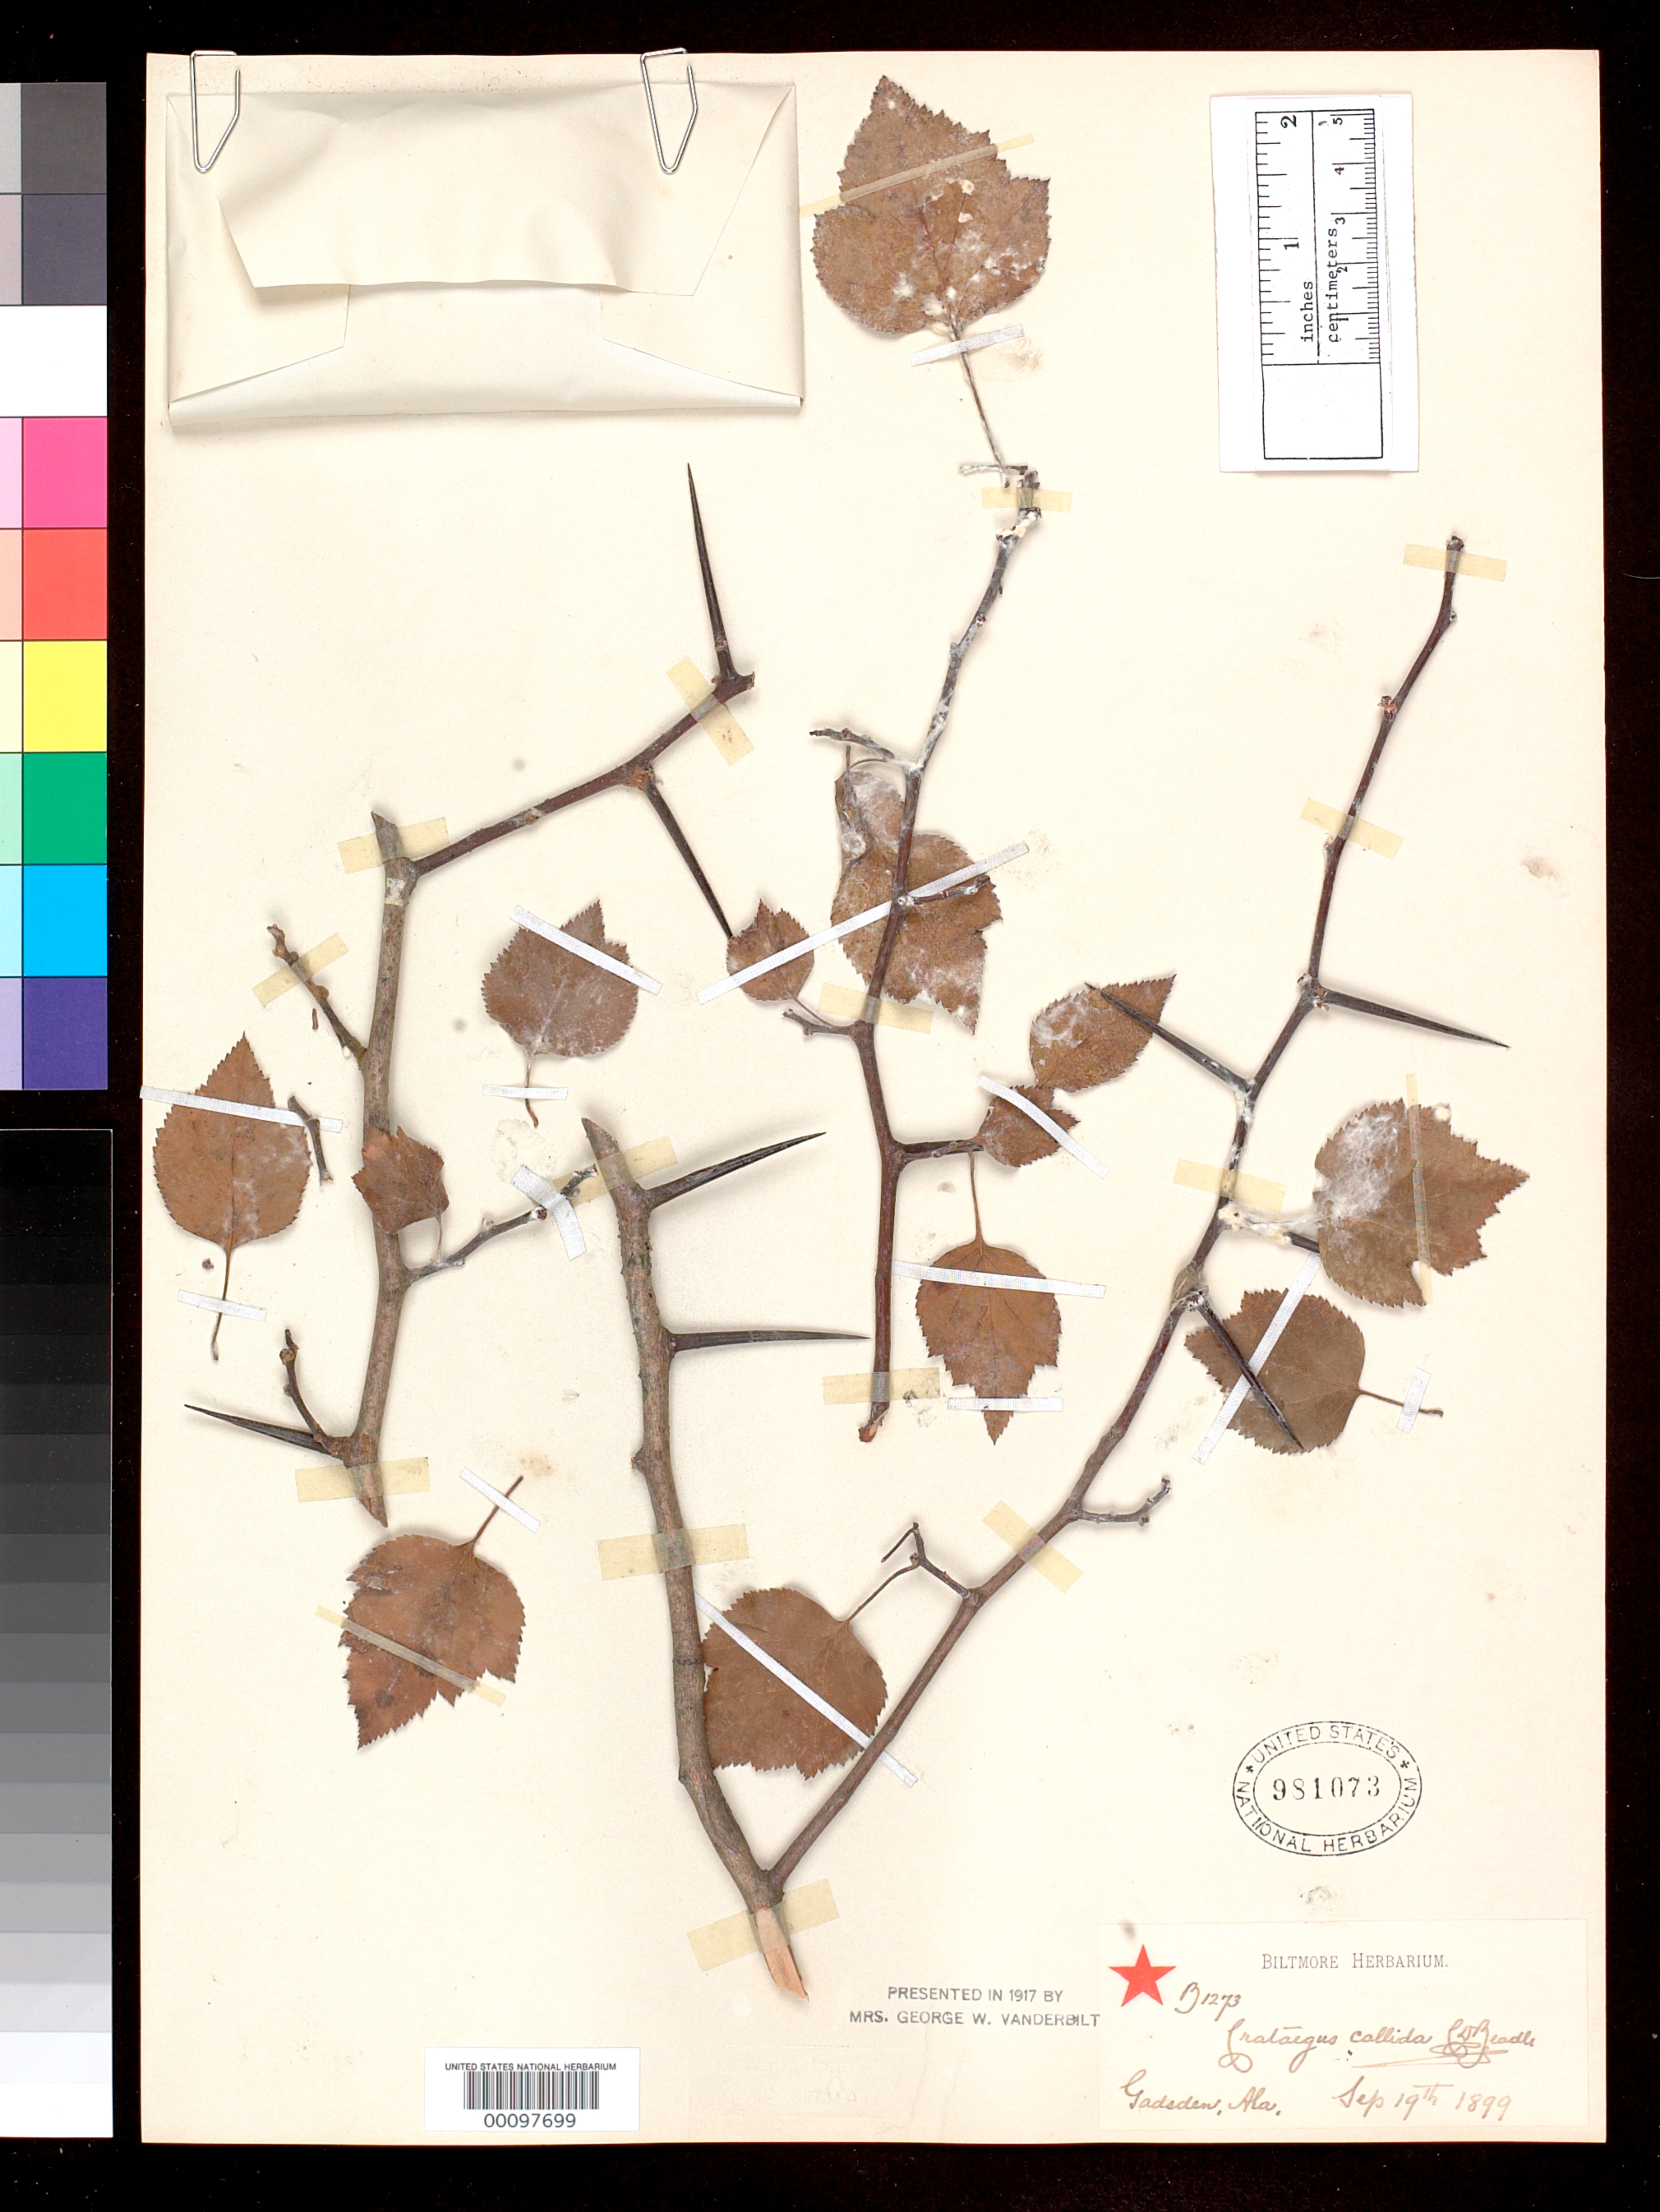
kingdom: Plantae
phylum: Tracheophyta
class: Magnoliopsida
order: Rosales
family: Rosaceae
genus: Crataegus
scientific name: Crataegus callida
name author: Beadle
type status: Syntype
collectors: ex herb. Biltmore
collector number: B 1273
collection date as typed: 19 Sep 1899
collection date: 1899-09-19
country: United States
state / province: Alabama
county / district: Etowah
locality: South of Gadsden.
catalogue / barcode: US 981073